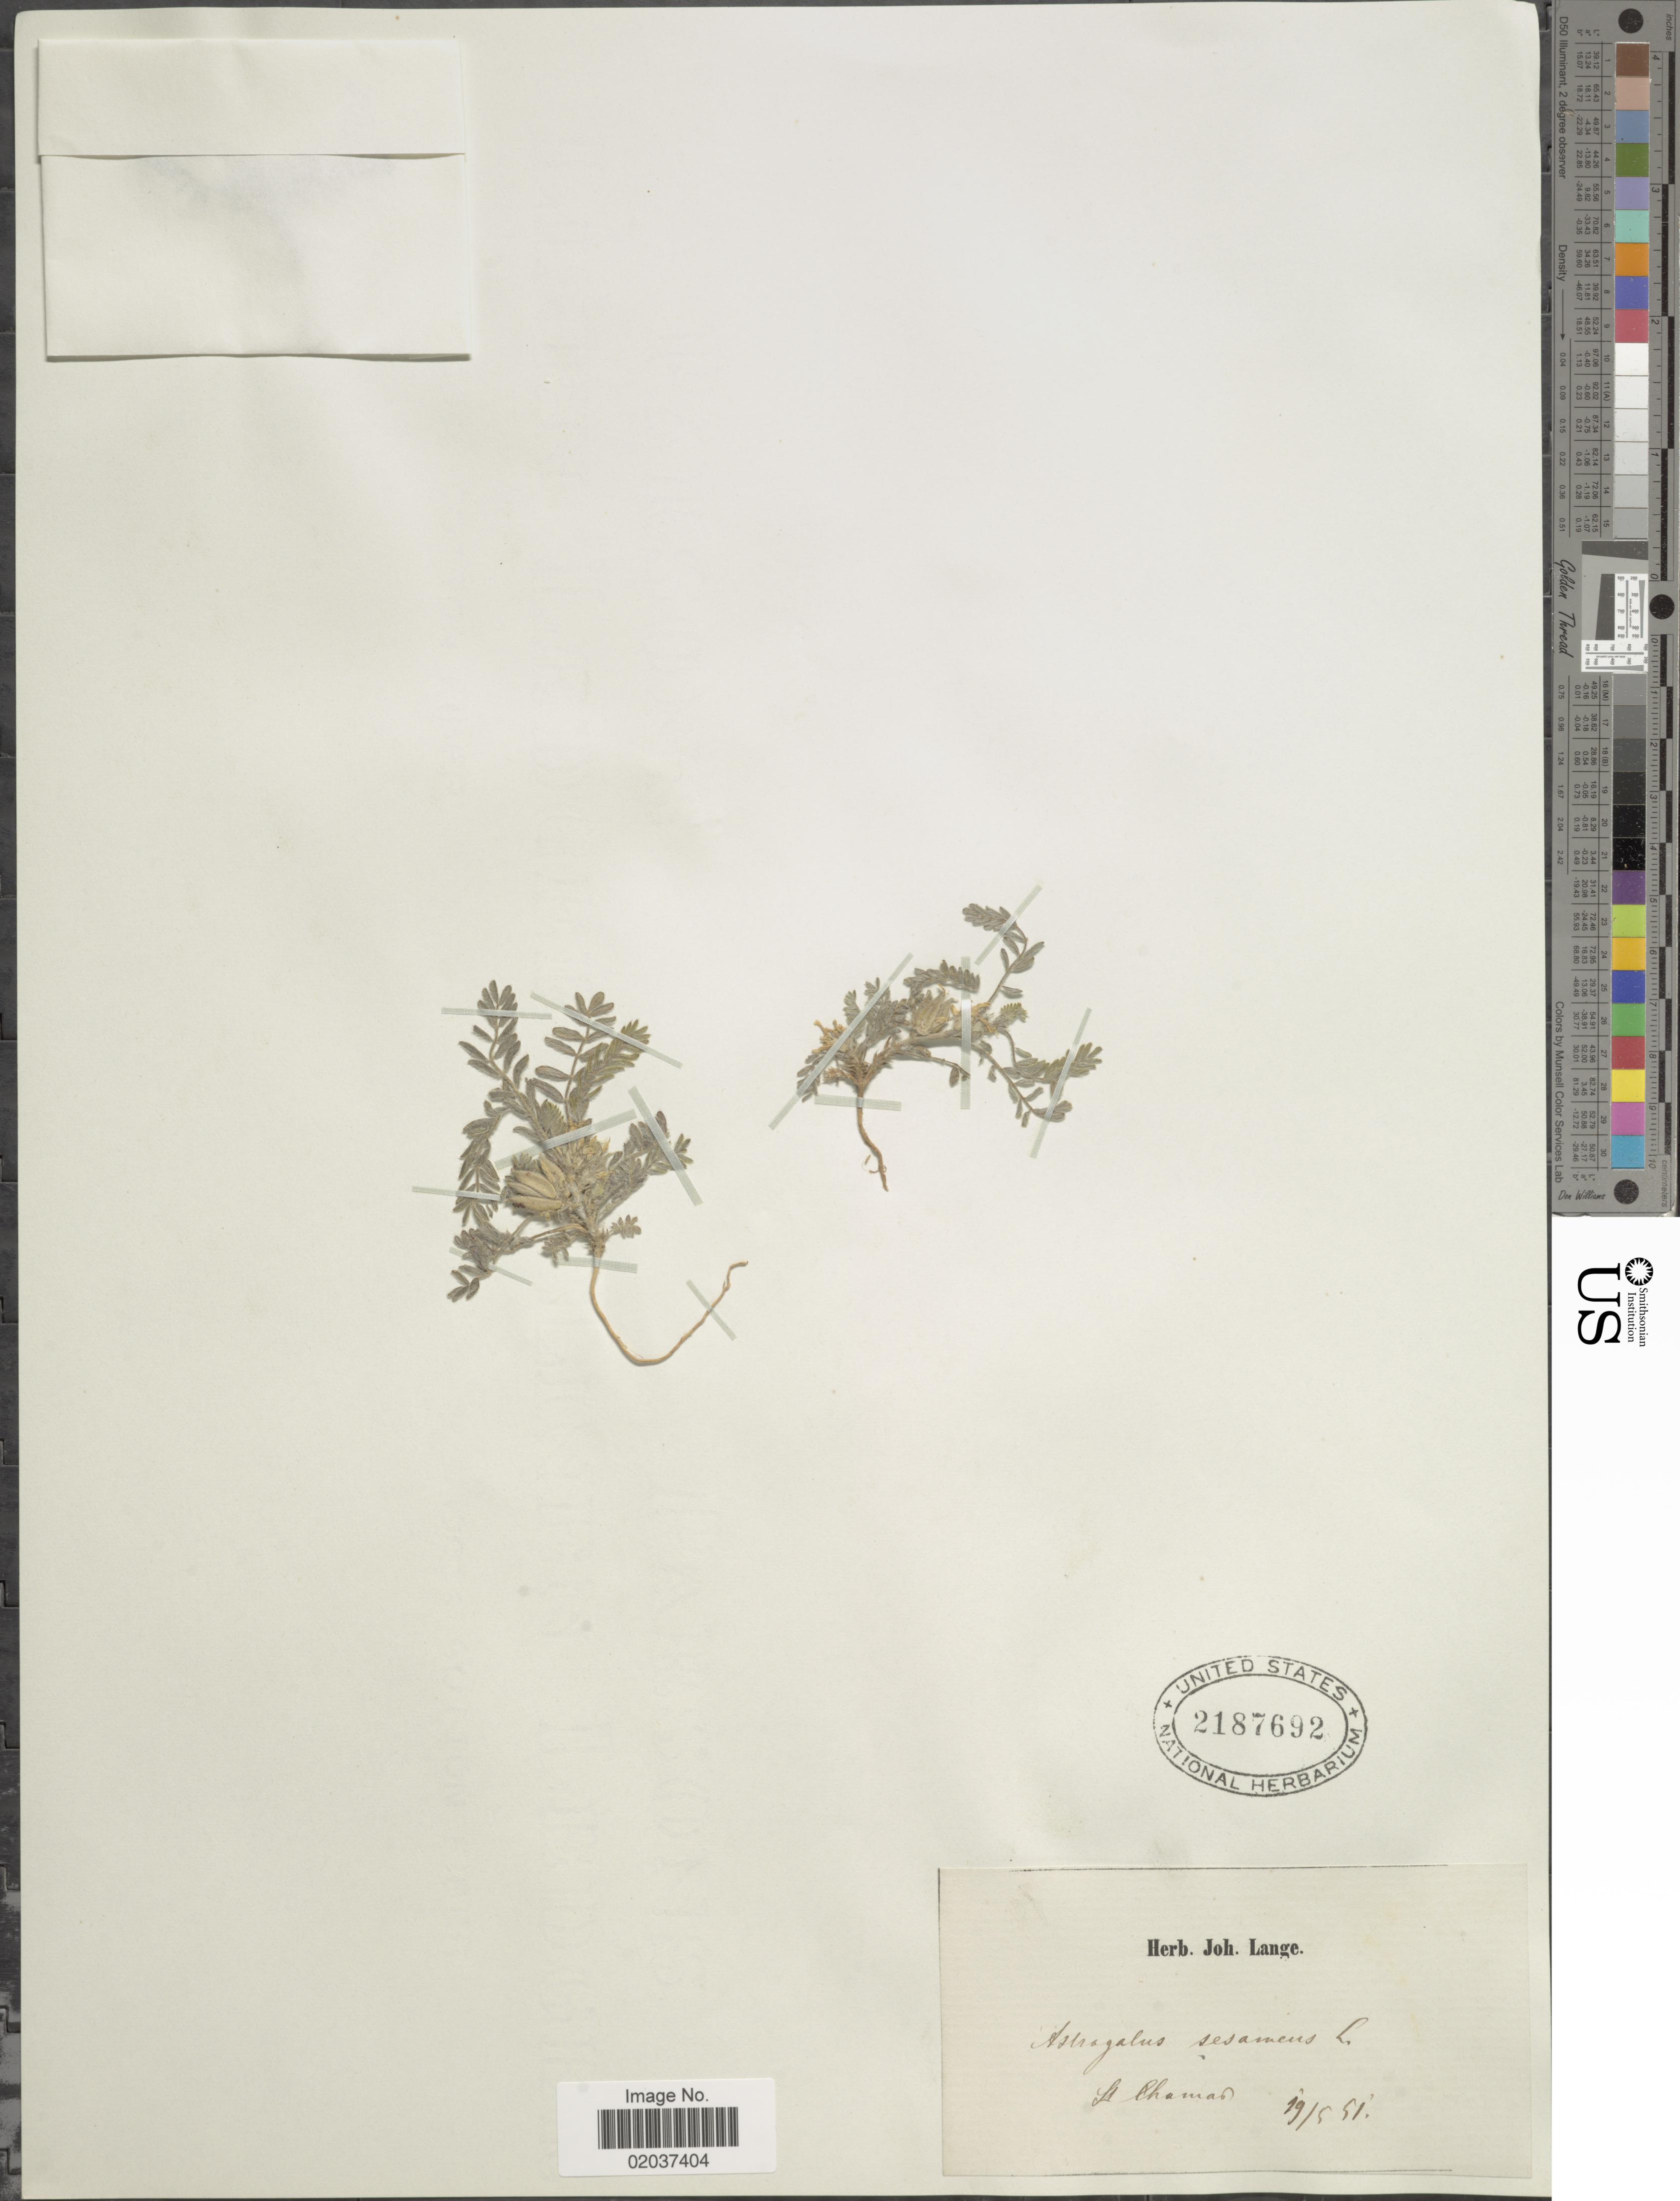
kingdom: Plantae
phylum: Tracheophyta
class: Magnoliopsida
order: Fabales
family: Fabaceae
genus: Astragalus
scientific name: Astragalus sesameus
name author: L.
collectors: ex herb. Joh. Lange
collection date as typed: Transcribed d/m/y: 29/5/51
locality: St. Chamad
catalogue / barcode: US 2187692